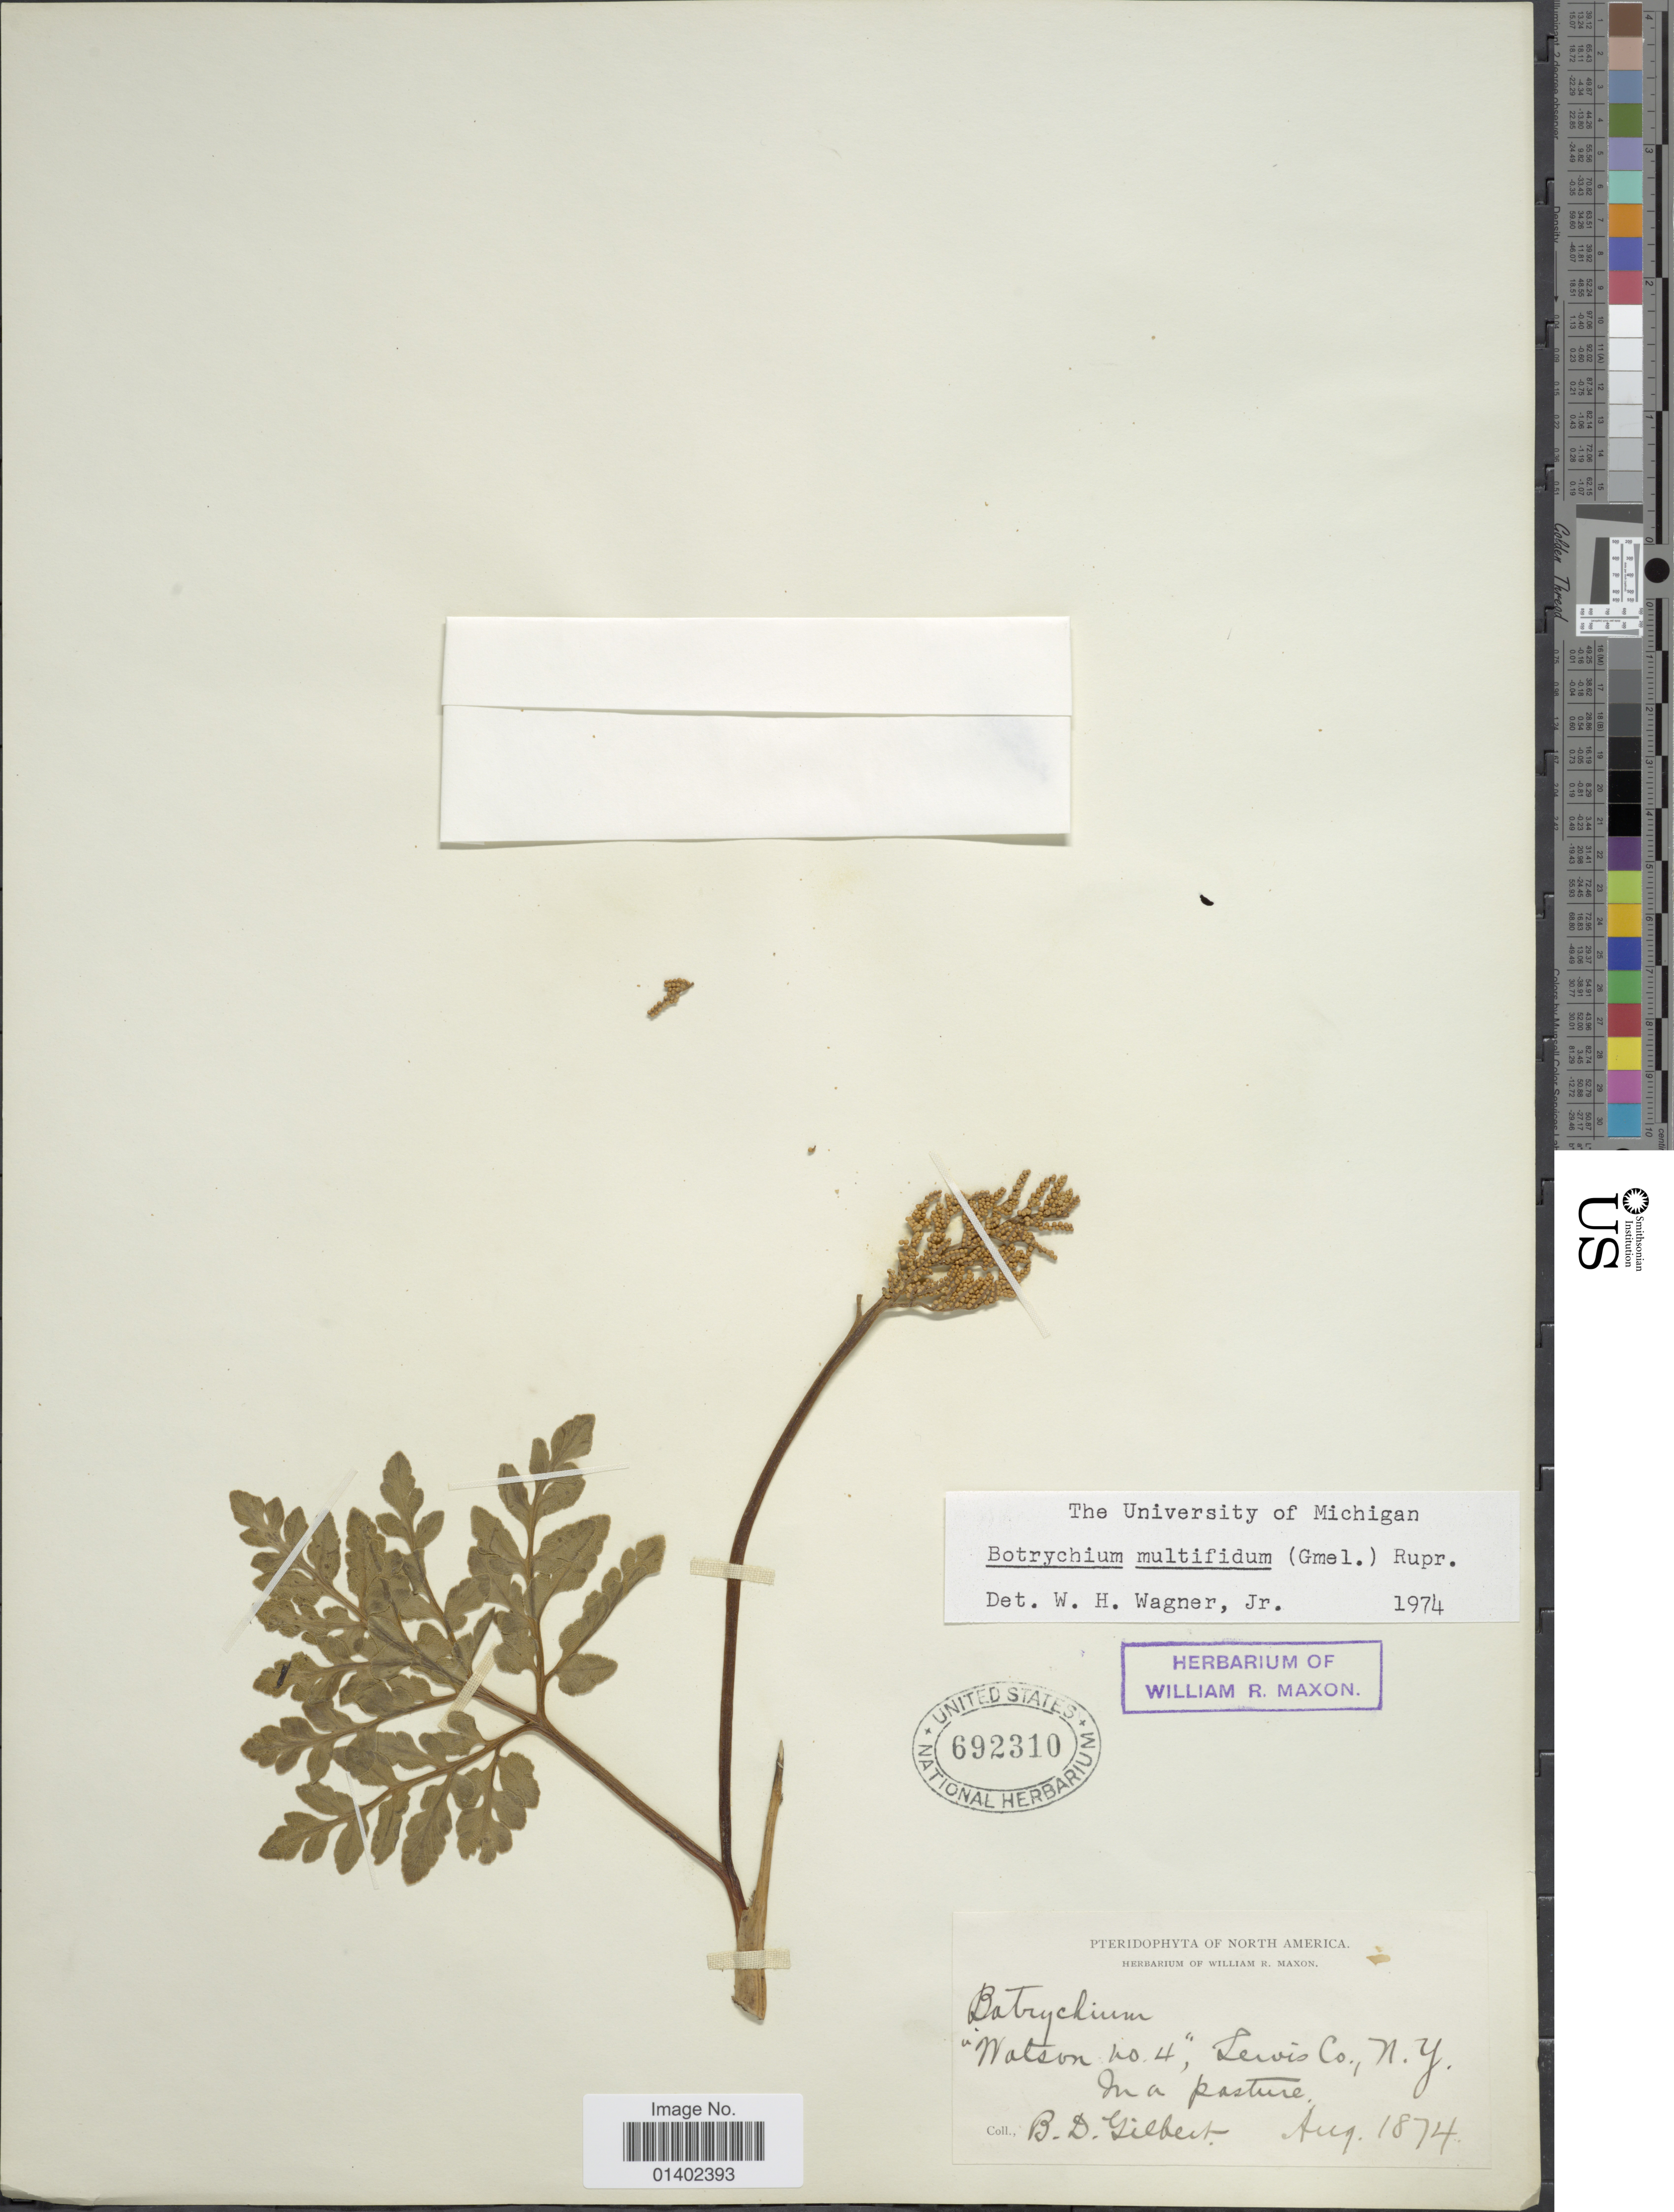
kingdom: Plantae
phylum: Tracheophyta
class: Polypodiopsida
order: Ophioglossales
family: Ophioglossaceae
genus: Botrychium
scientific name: Botrychium multifidum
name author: (J.F. Gmel.) Rupr.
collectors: B. Gilbert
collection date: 1874-08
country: United States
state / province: New York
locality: Watson no 4, Lewis Co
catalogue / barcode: US 692310